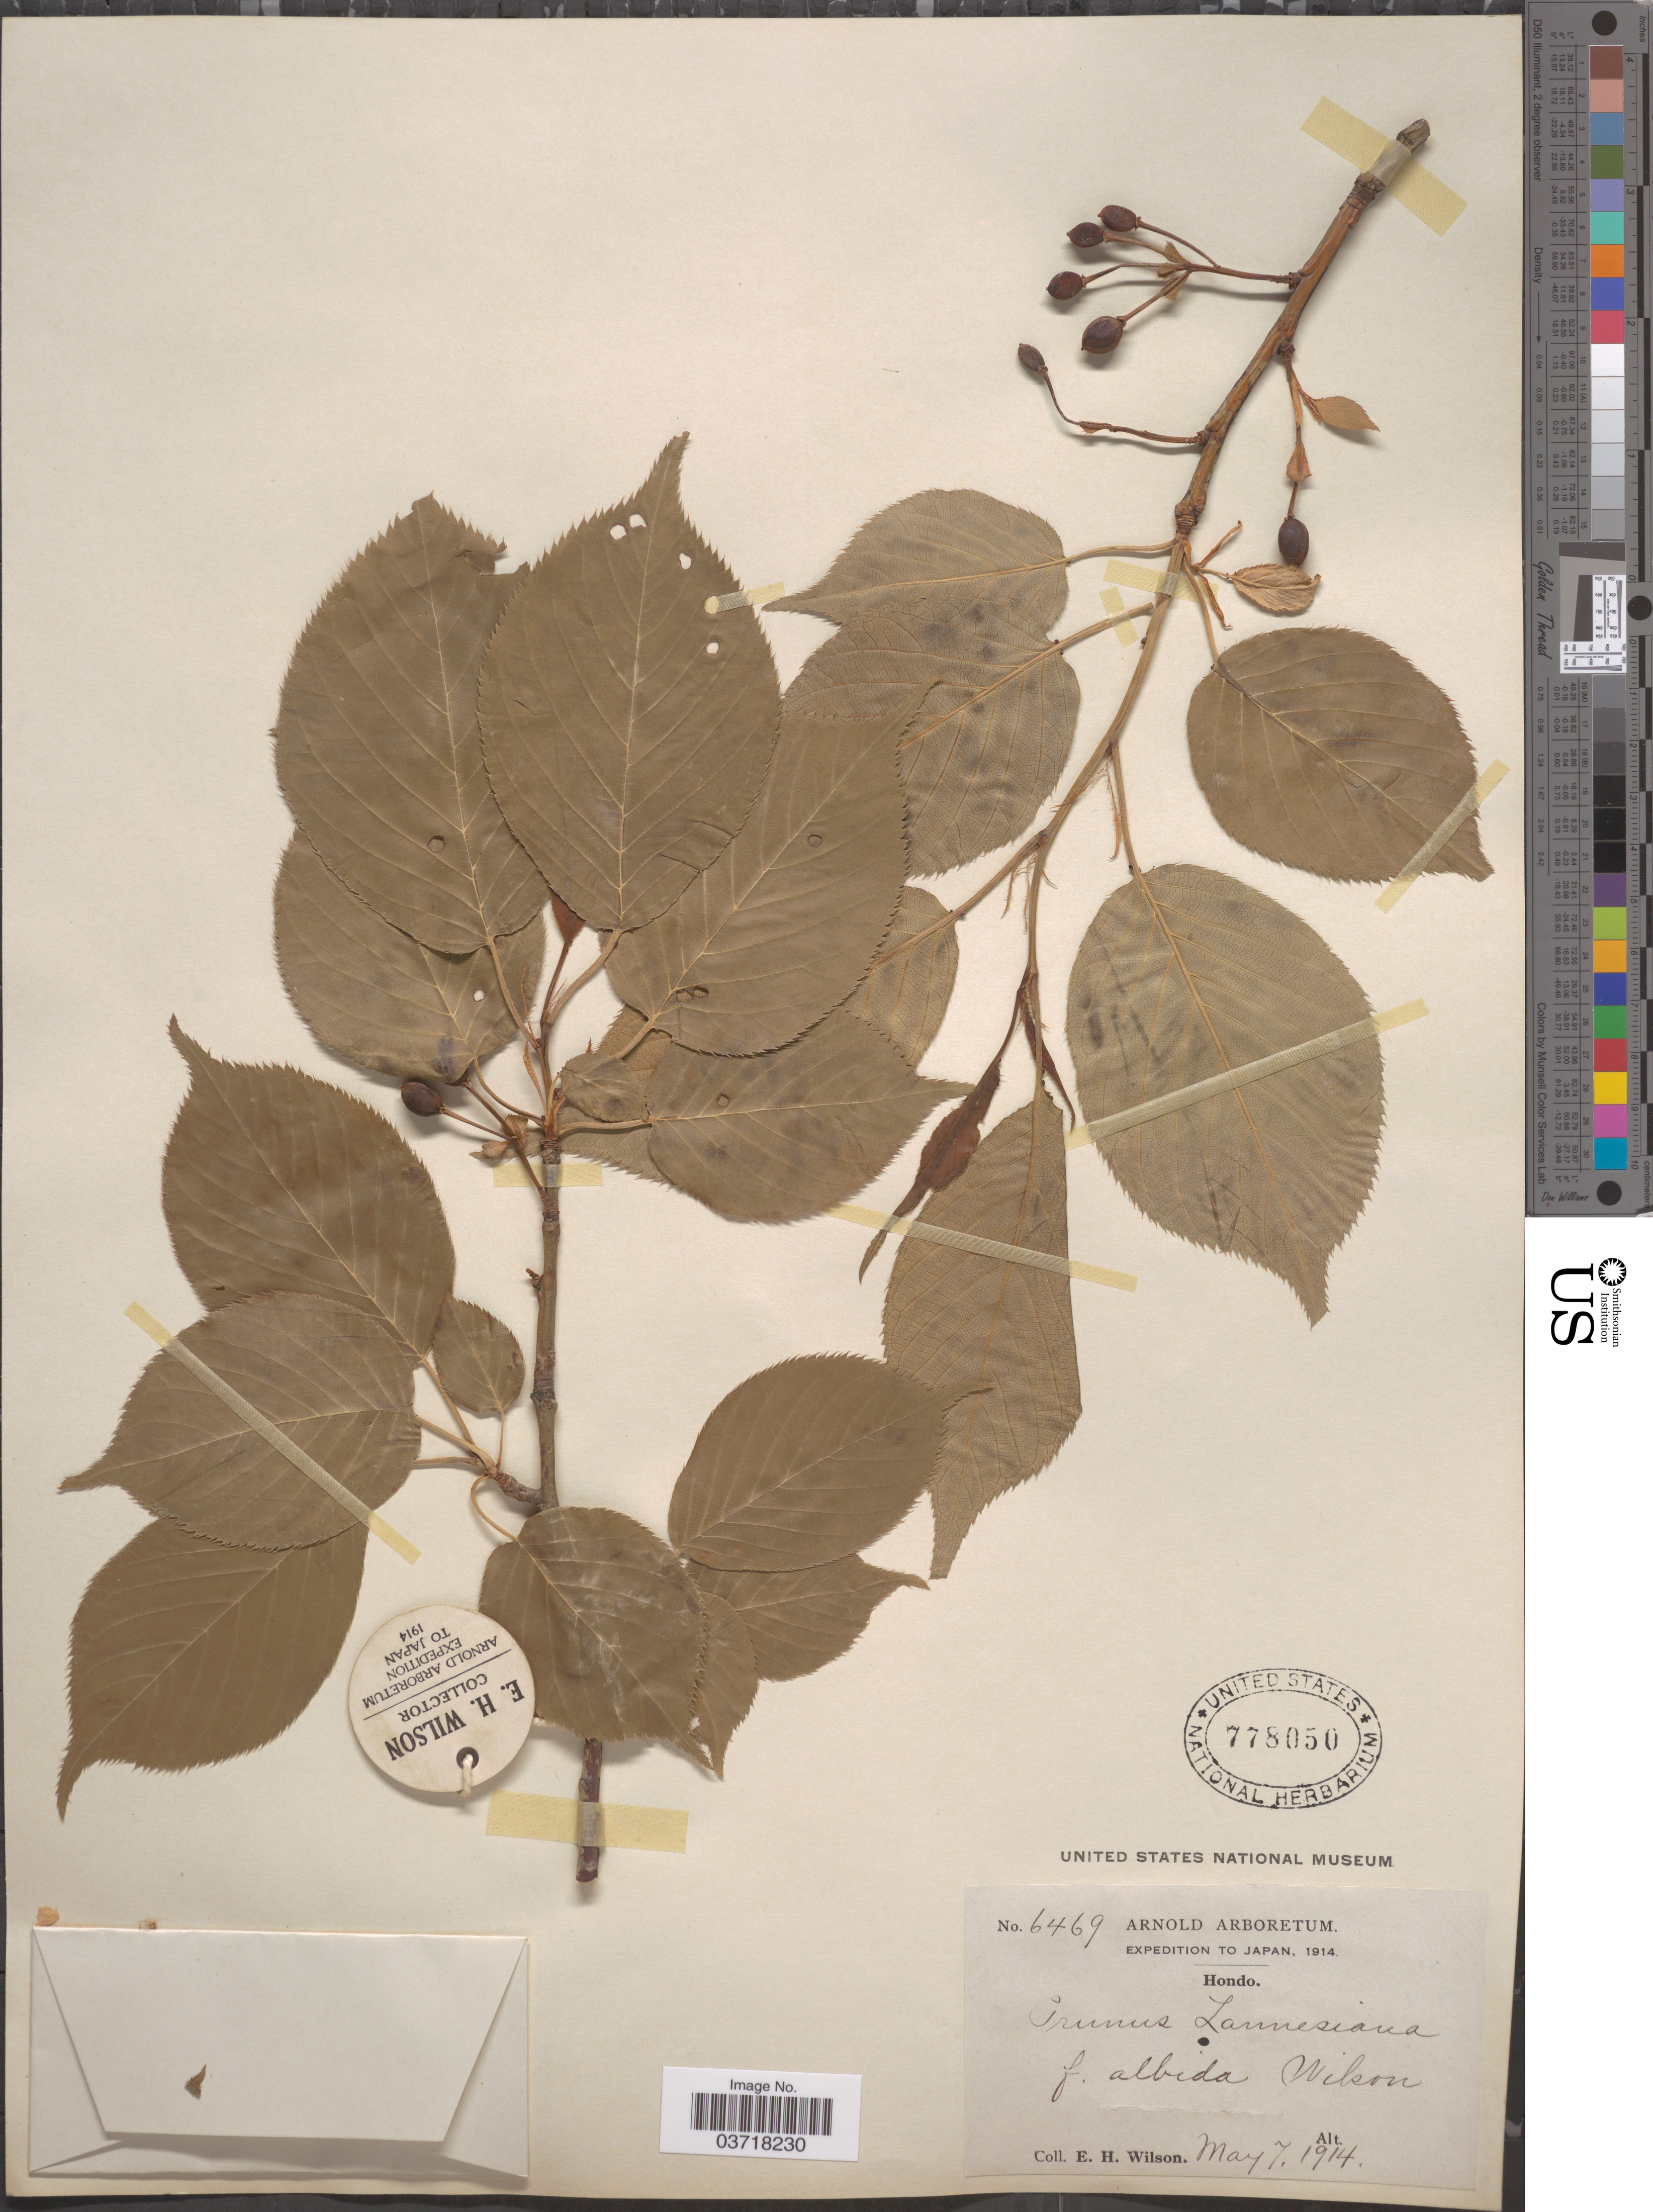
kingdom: Plantae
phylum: Tracheophyta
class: Magnoliopsida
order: Rosales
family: Rosaceae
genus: Prunus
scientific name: Prunus serrulata var. lannesiana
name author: (Carrière) Makino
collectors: E. Wilson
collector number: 6469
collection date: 1914-05-07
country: Japan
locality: Hondo.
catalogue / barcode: US 778050